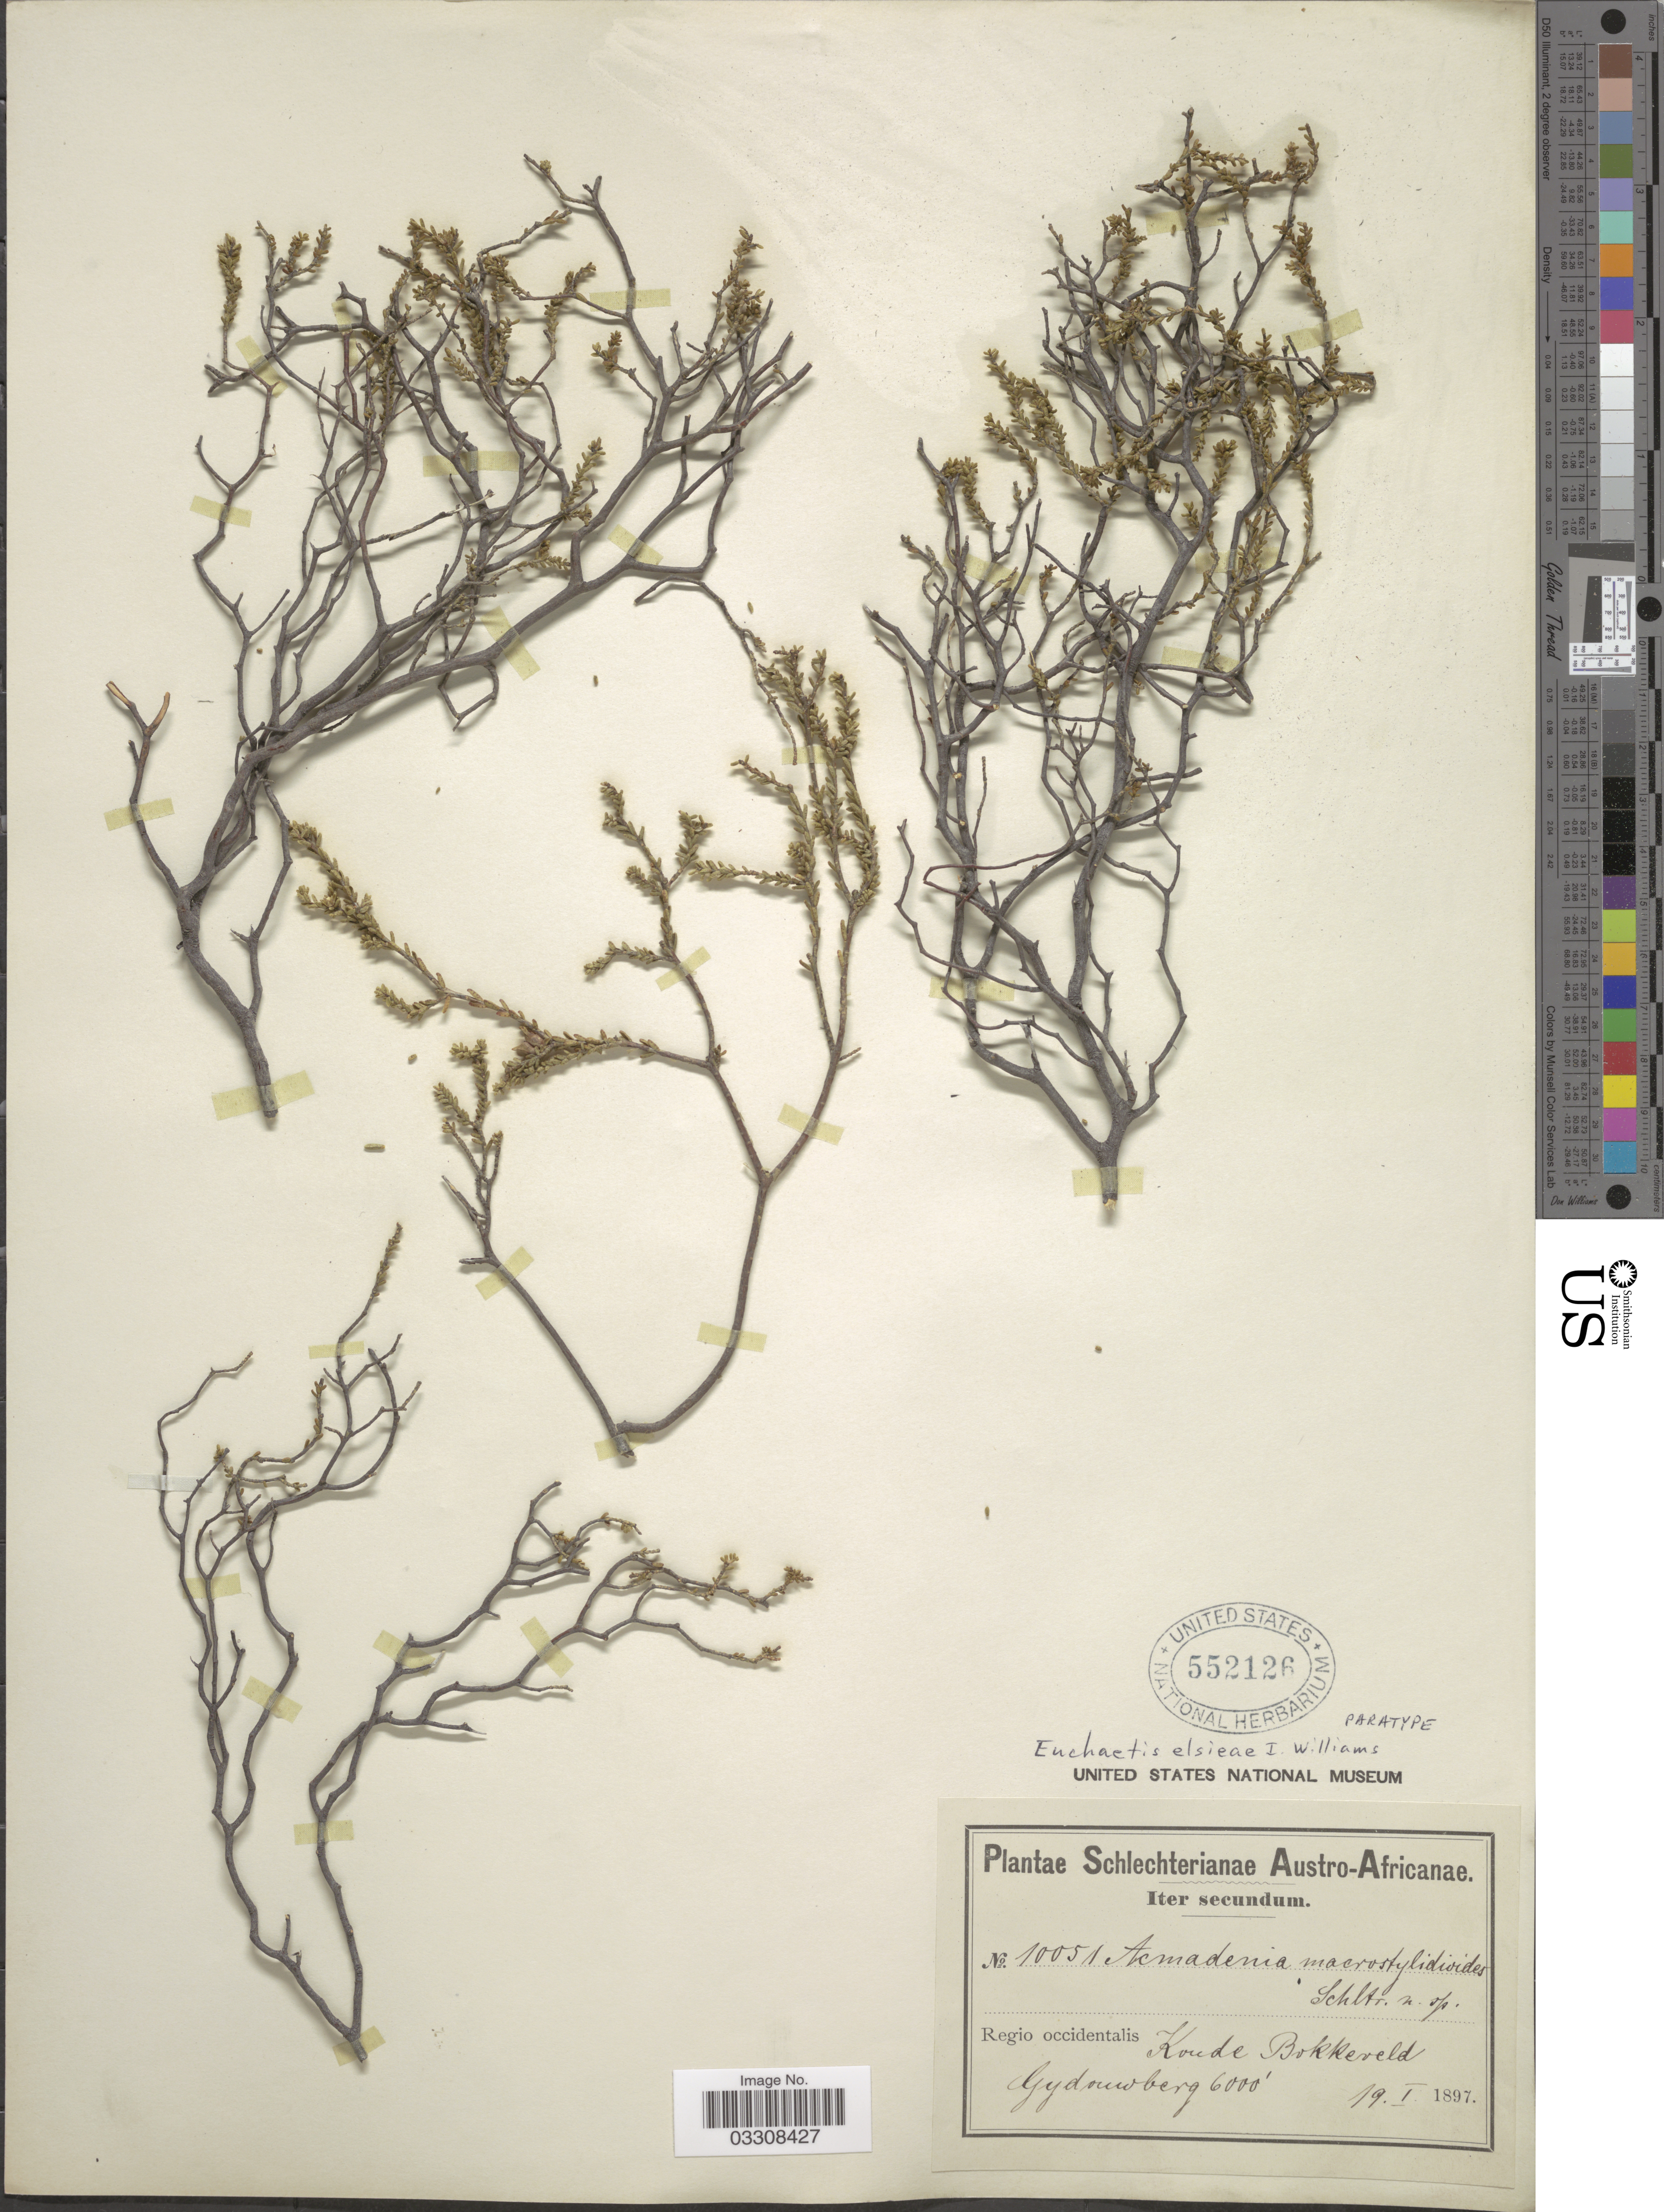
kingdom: Plantae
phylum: Tracheophyta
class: Magnoliopsida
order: Sapindales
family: Rutaceae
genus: Euchaetis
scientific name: Euchaetis elsieae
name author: I. Williams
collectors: Schlechter, --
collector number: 10051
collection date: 1897-01-19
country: South Africa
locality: Austro-Africanae. Regio occidentalis Koude Bokkeveld. Gydouwberg.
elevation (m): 1829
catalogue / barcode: US 552126